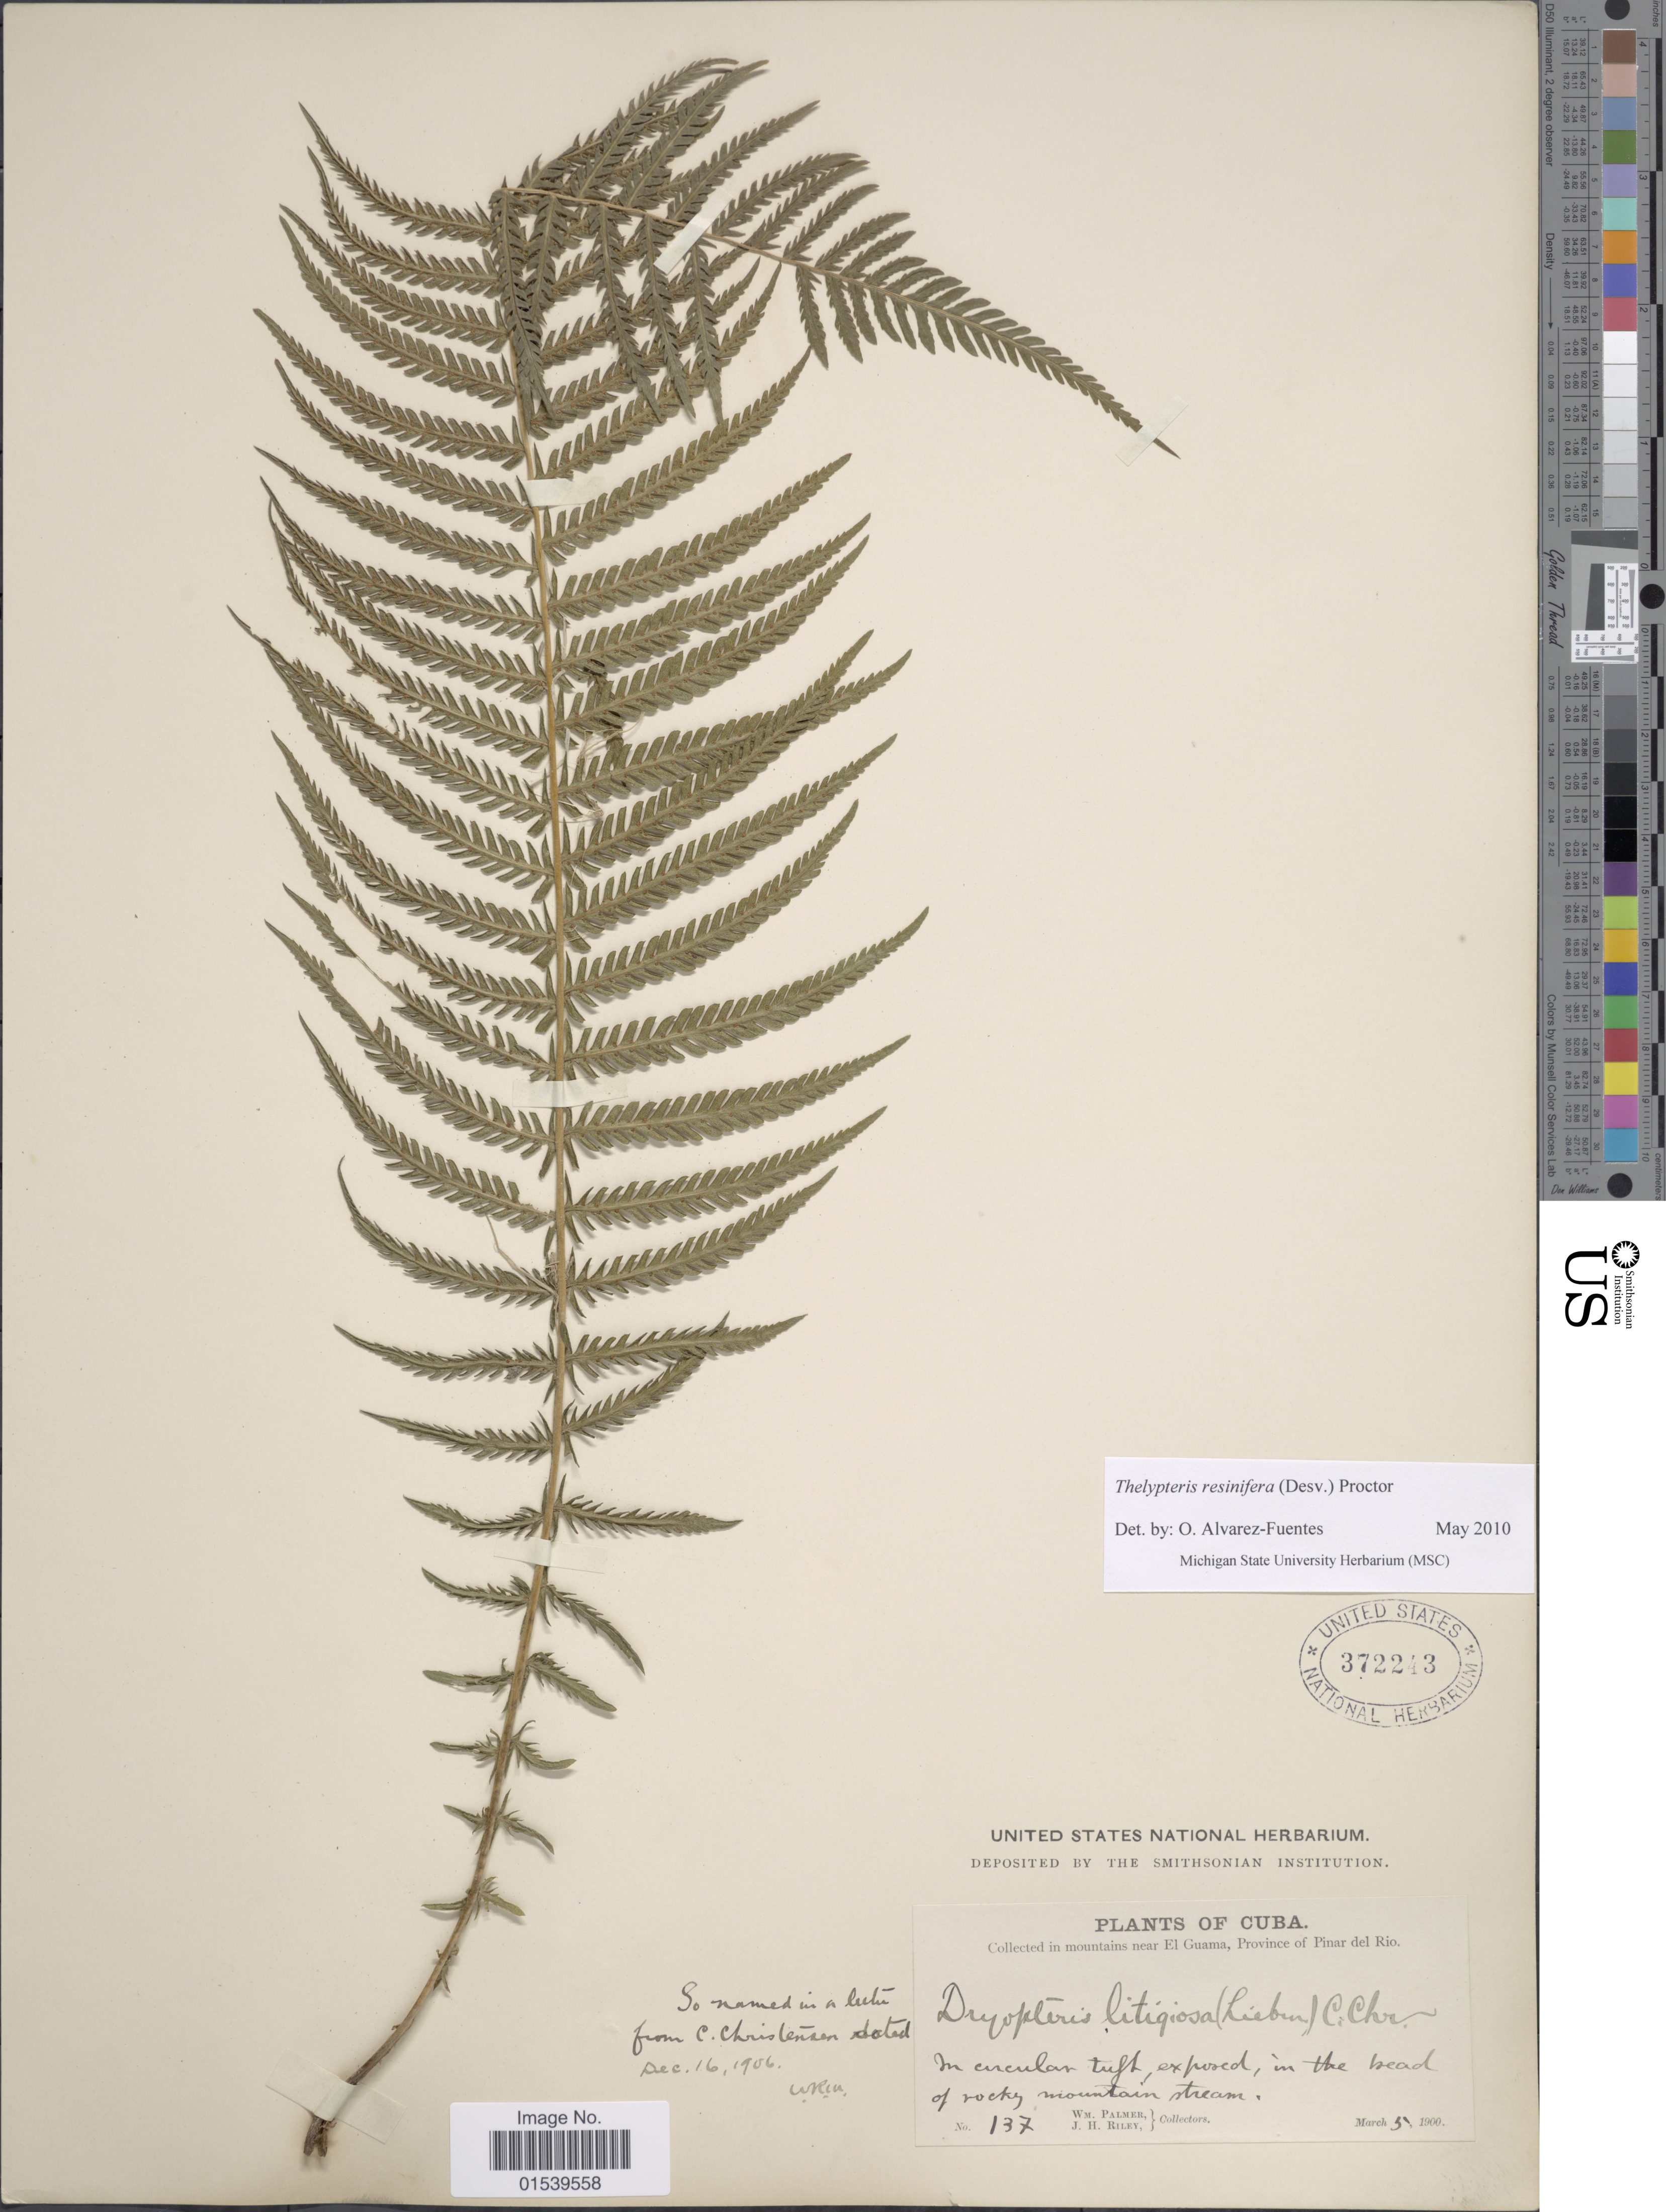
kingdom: Plantae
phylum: Tracheophyta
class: Polypodiopsida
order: Polypodiales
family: Thelypteridaceae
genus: Amauropelta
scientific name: Amauropelta resinifera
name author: (Desv.) Pic. Serm.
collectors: W. Palmer & J. H. Riley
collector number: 137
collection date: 1900-03-05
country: Cuba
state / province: Pinar del Río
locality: Mountains near El Guama, Province of Pinar del Rio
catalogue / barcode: US 372243